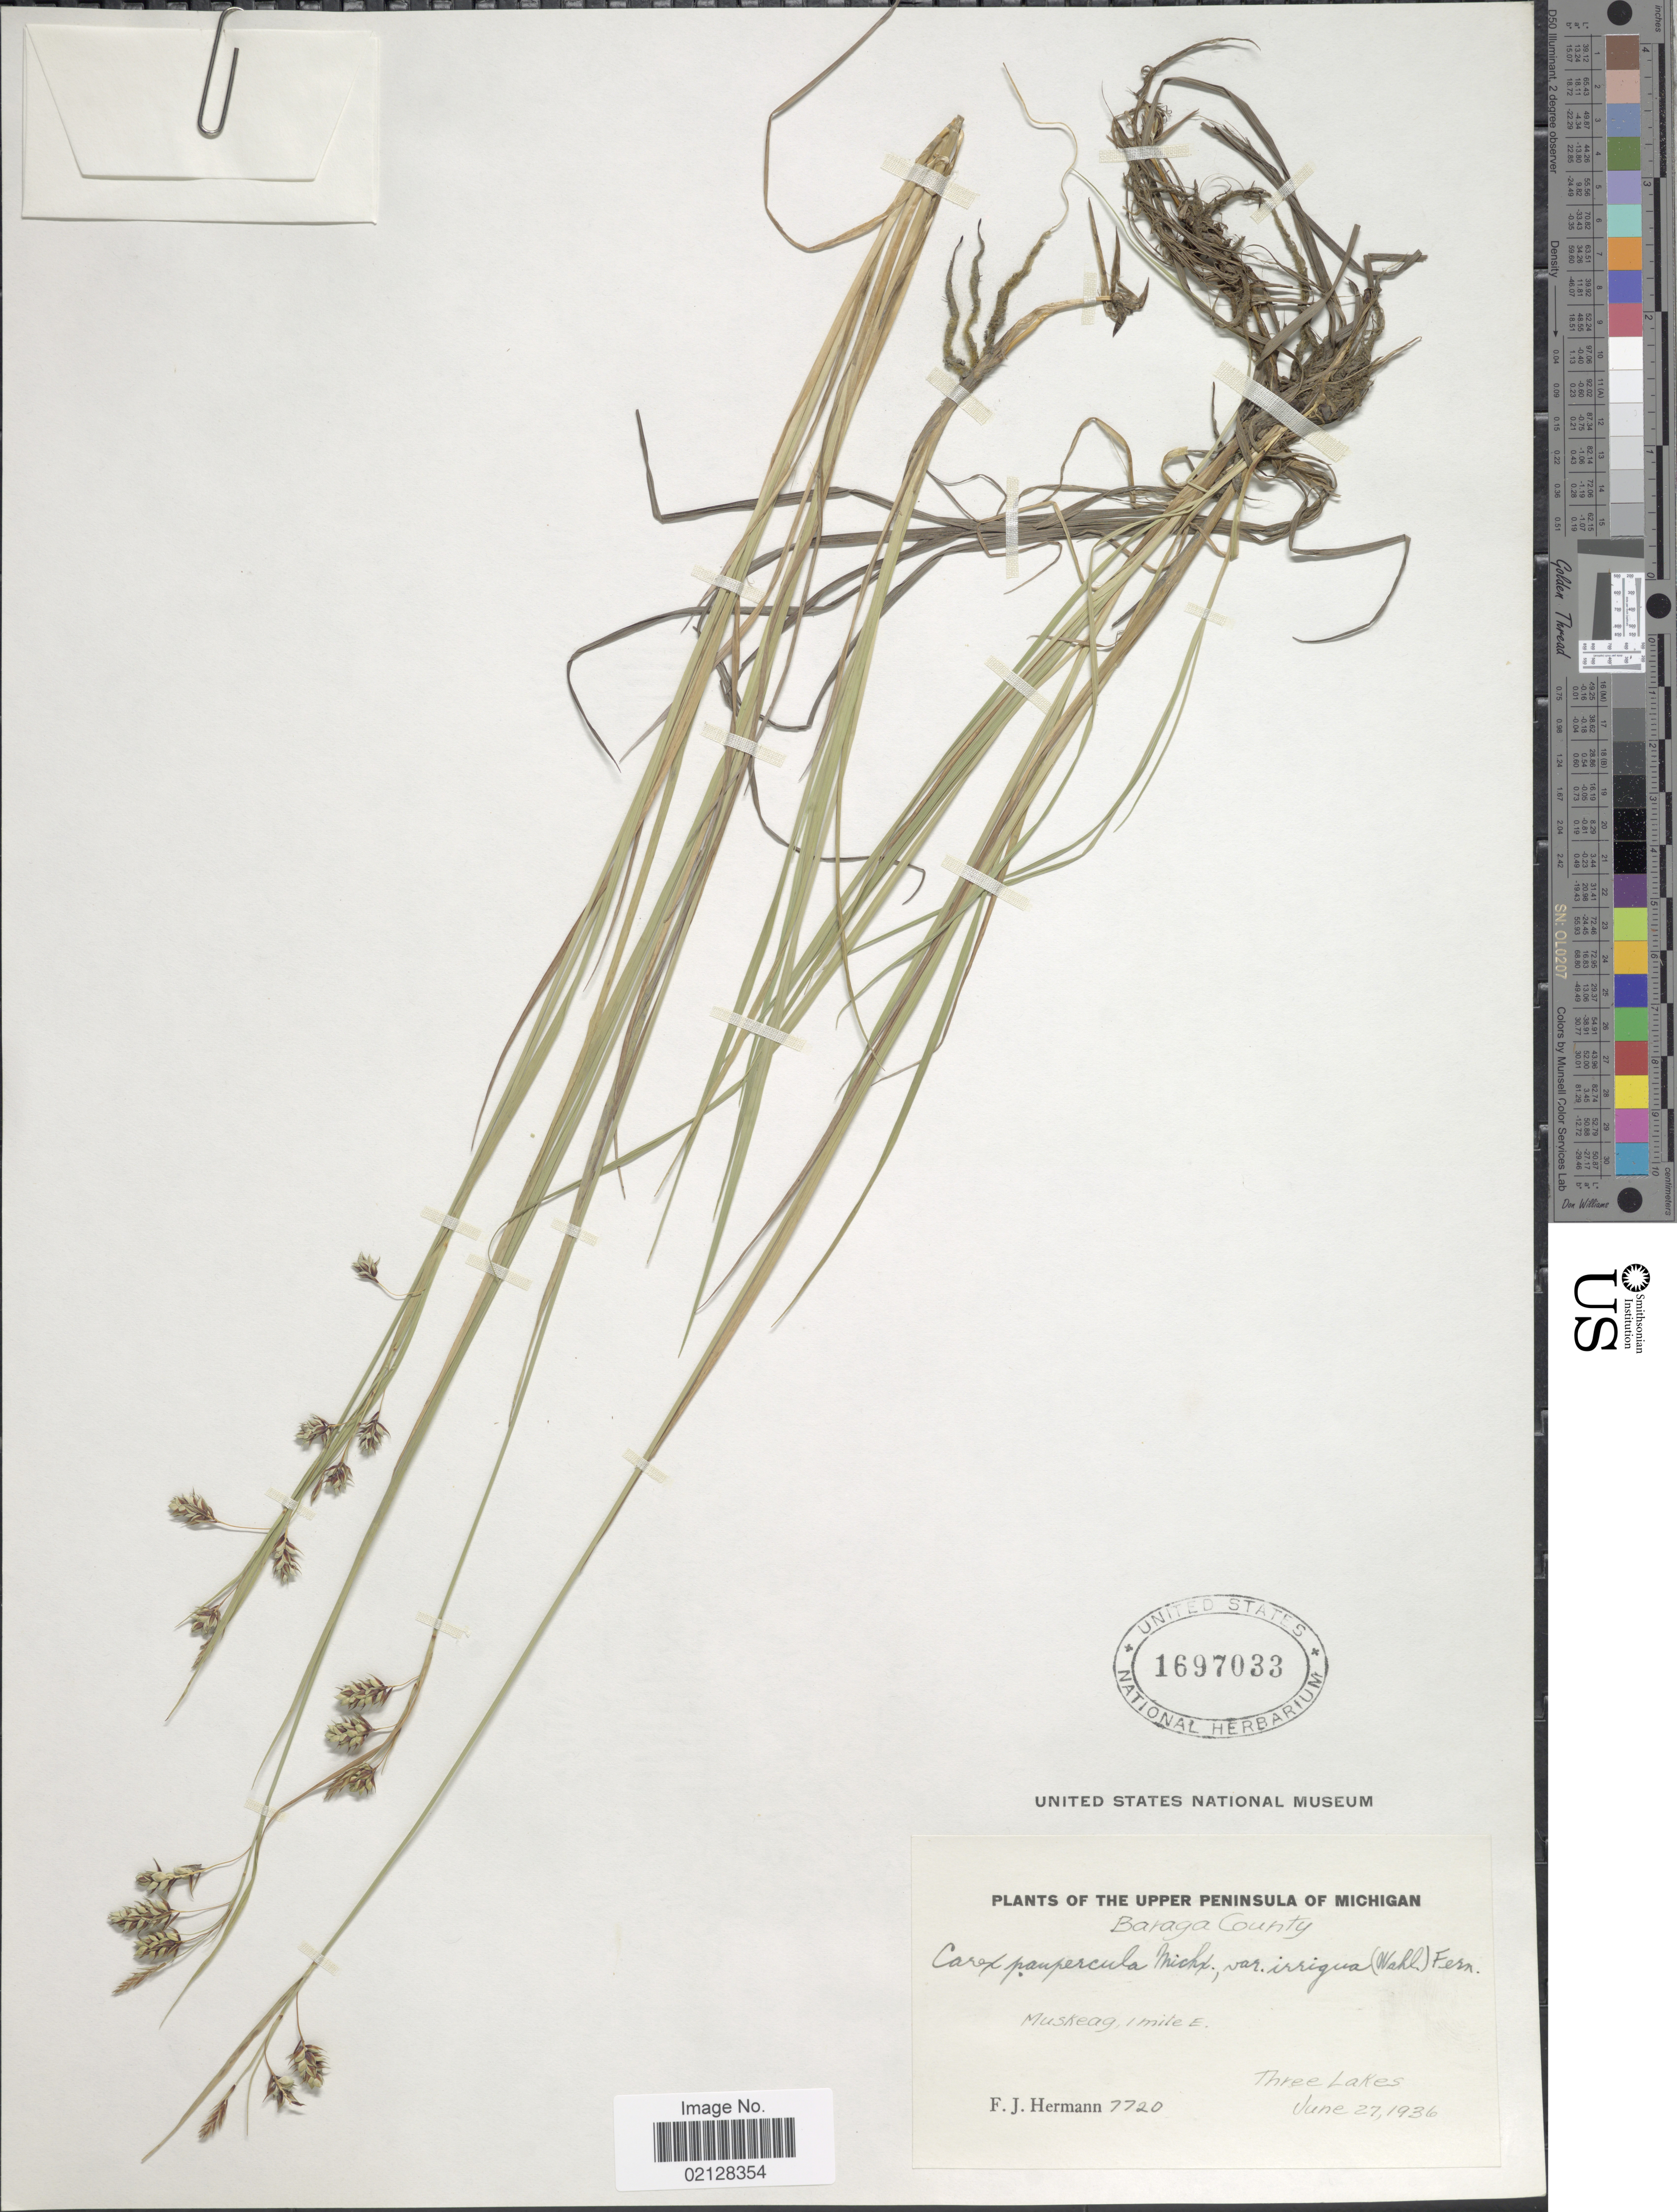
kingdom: Plantae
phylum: Tracheophyta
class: Liliopsida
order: Poales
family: Cyperaceae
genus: Carex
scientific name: Carex magellanica subsp. irrigua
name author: (Wahlenb.) Hiitonen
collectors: F. J. Hermann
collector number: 7720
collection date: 1936-06-27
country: United States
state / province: Michigan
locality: Upper Peninsula of Michigan. Baraga County. Muskeag, 1 mile E. Three Lakes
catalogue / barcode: US 1697033